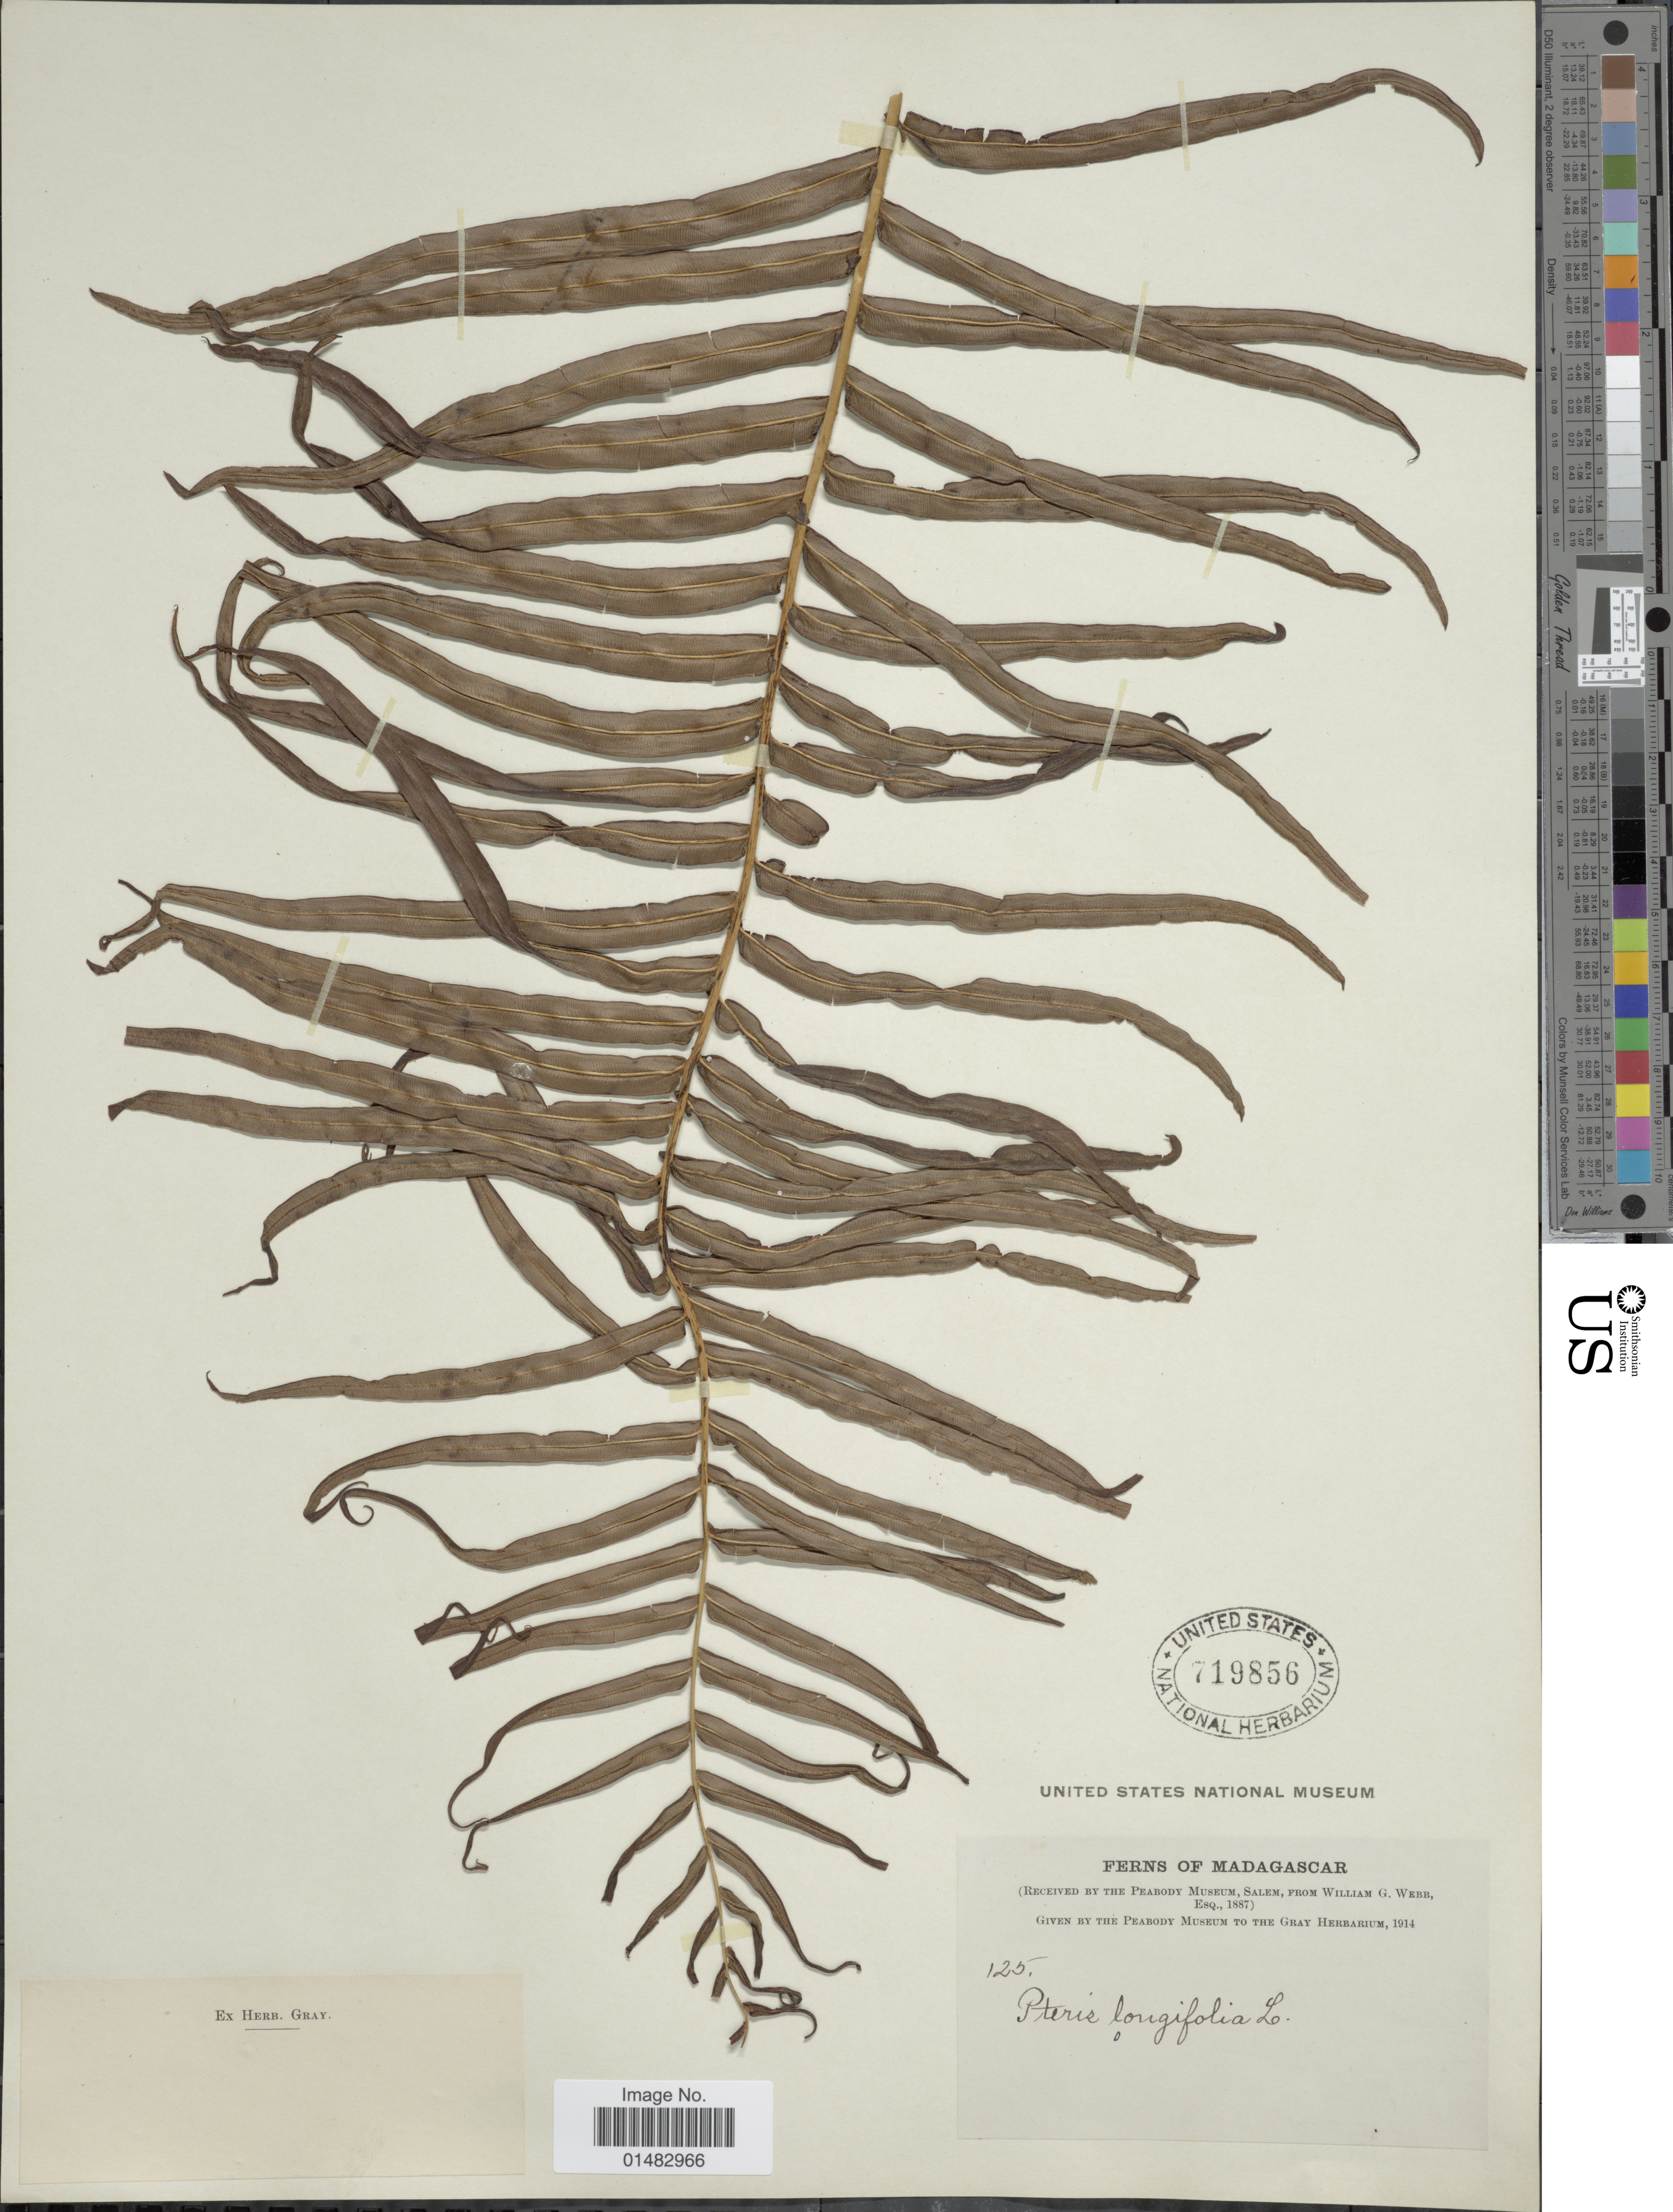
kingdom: Plantae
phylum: Tracheophyta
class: Polypodiopsida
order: Polypodiales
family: Pteridaceae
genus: Pteris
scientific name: Pteris vittata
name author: L.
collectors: ex herb. Gray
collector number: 125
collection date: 1887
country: Madagascar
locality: Madagascar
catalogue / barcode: US 719856